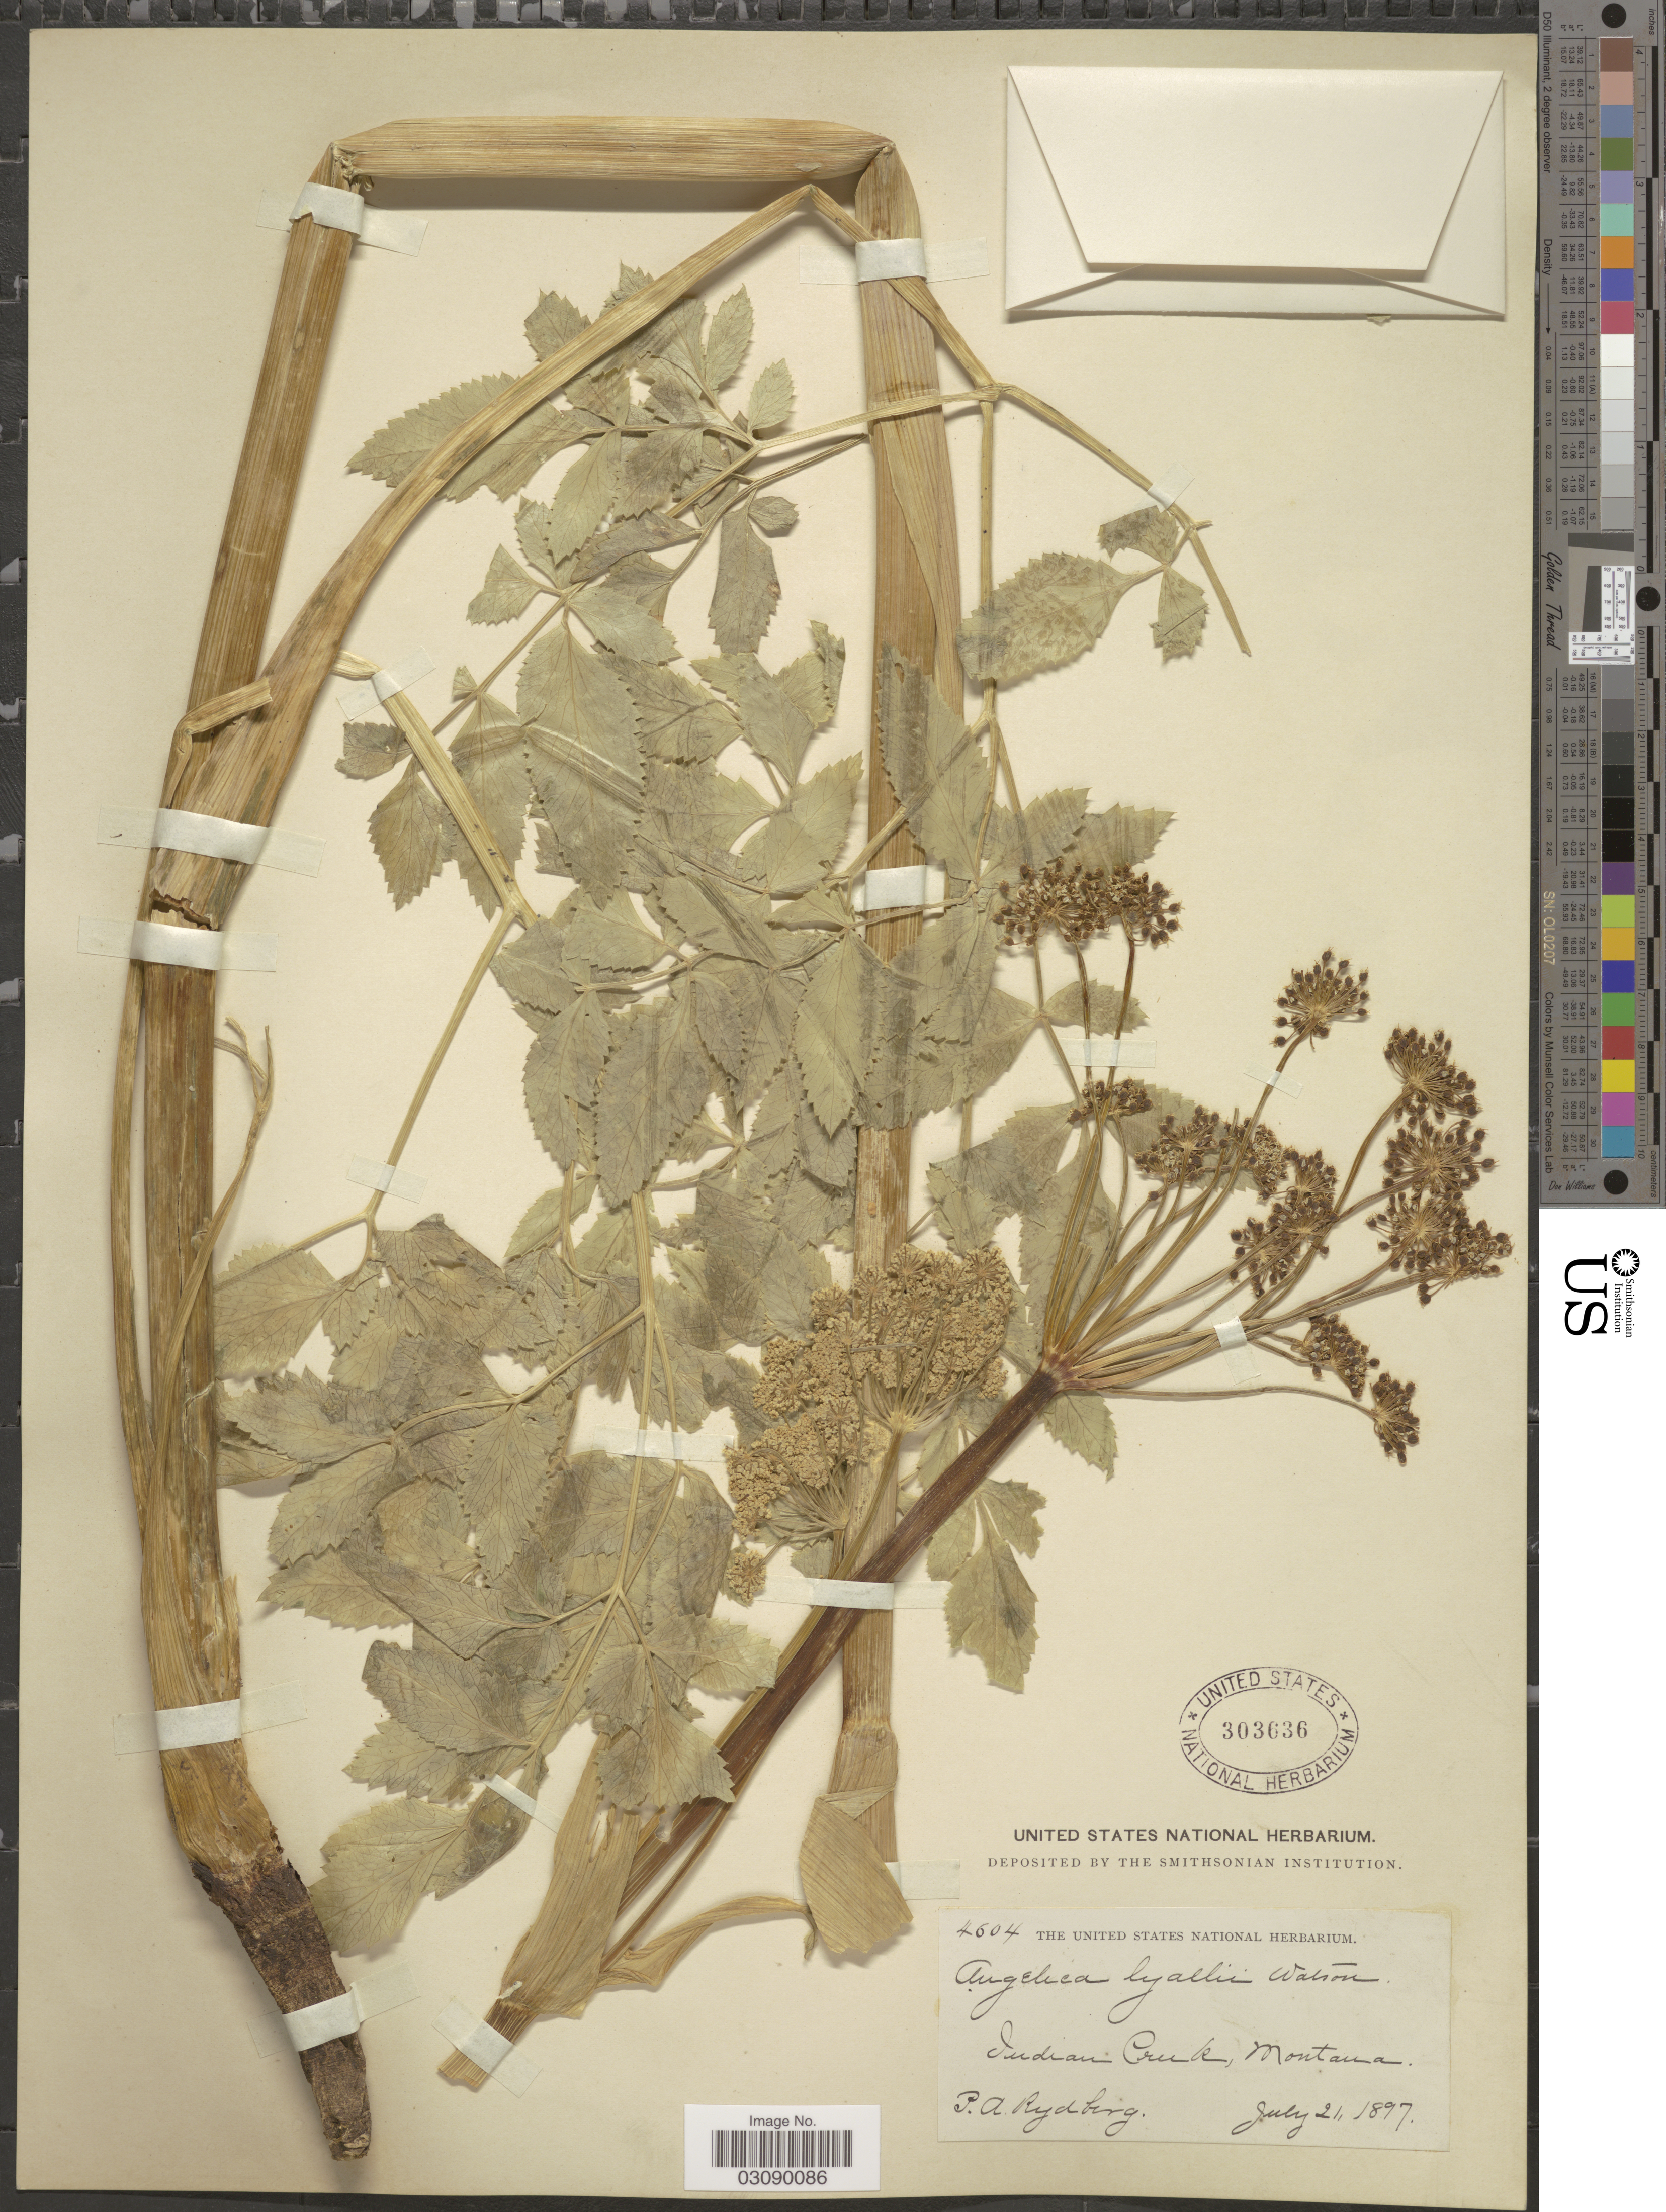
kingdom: Plantae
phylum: Tracheophyta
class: Magnoliopsida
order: Apiales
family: Apiaceae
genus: Angelica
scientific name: Angelica arguta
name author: Nutt.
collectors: P. A. Rydberg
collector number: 4604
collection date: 1897-07-21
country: United States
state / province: Montana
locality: Indian Creek.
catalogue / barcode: US 303636